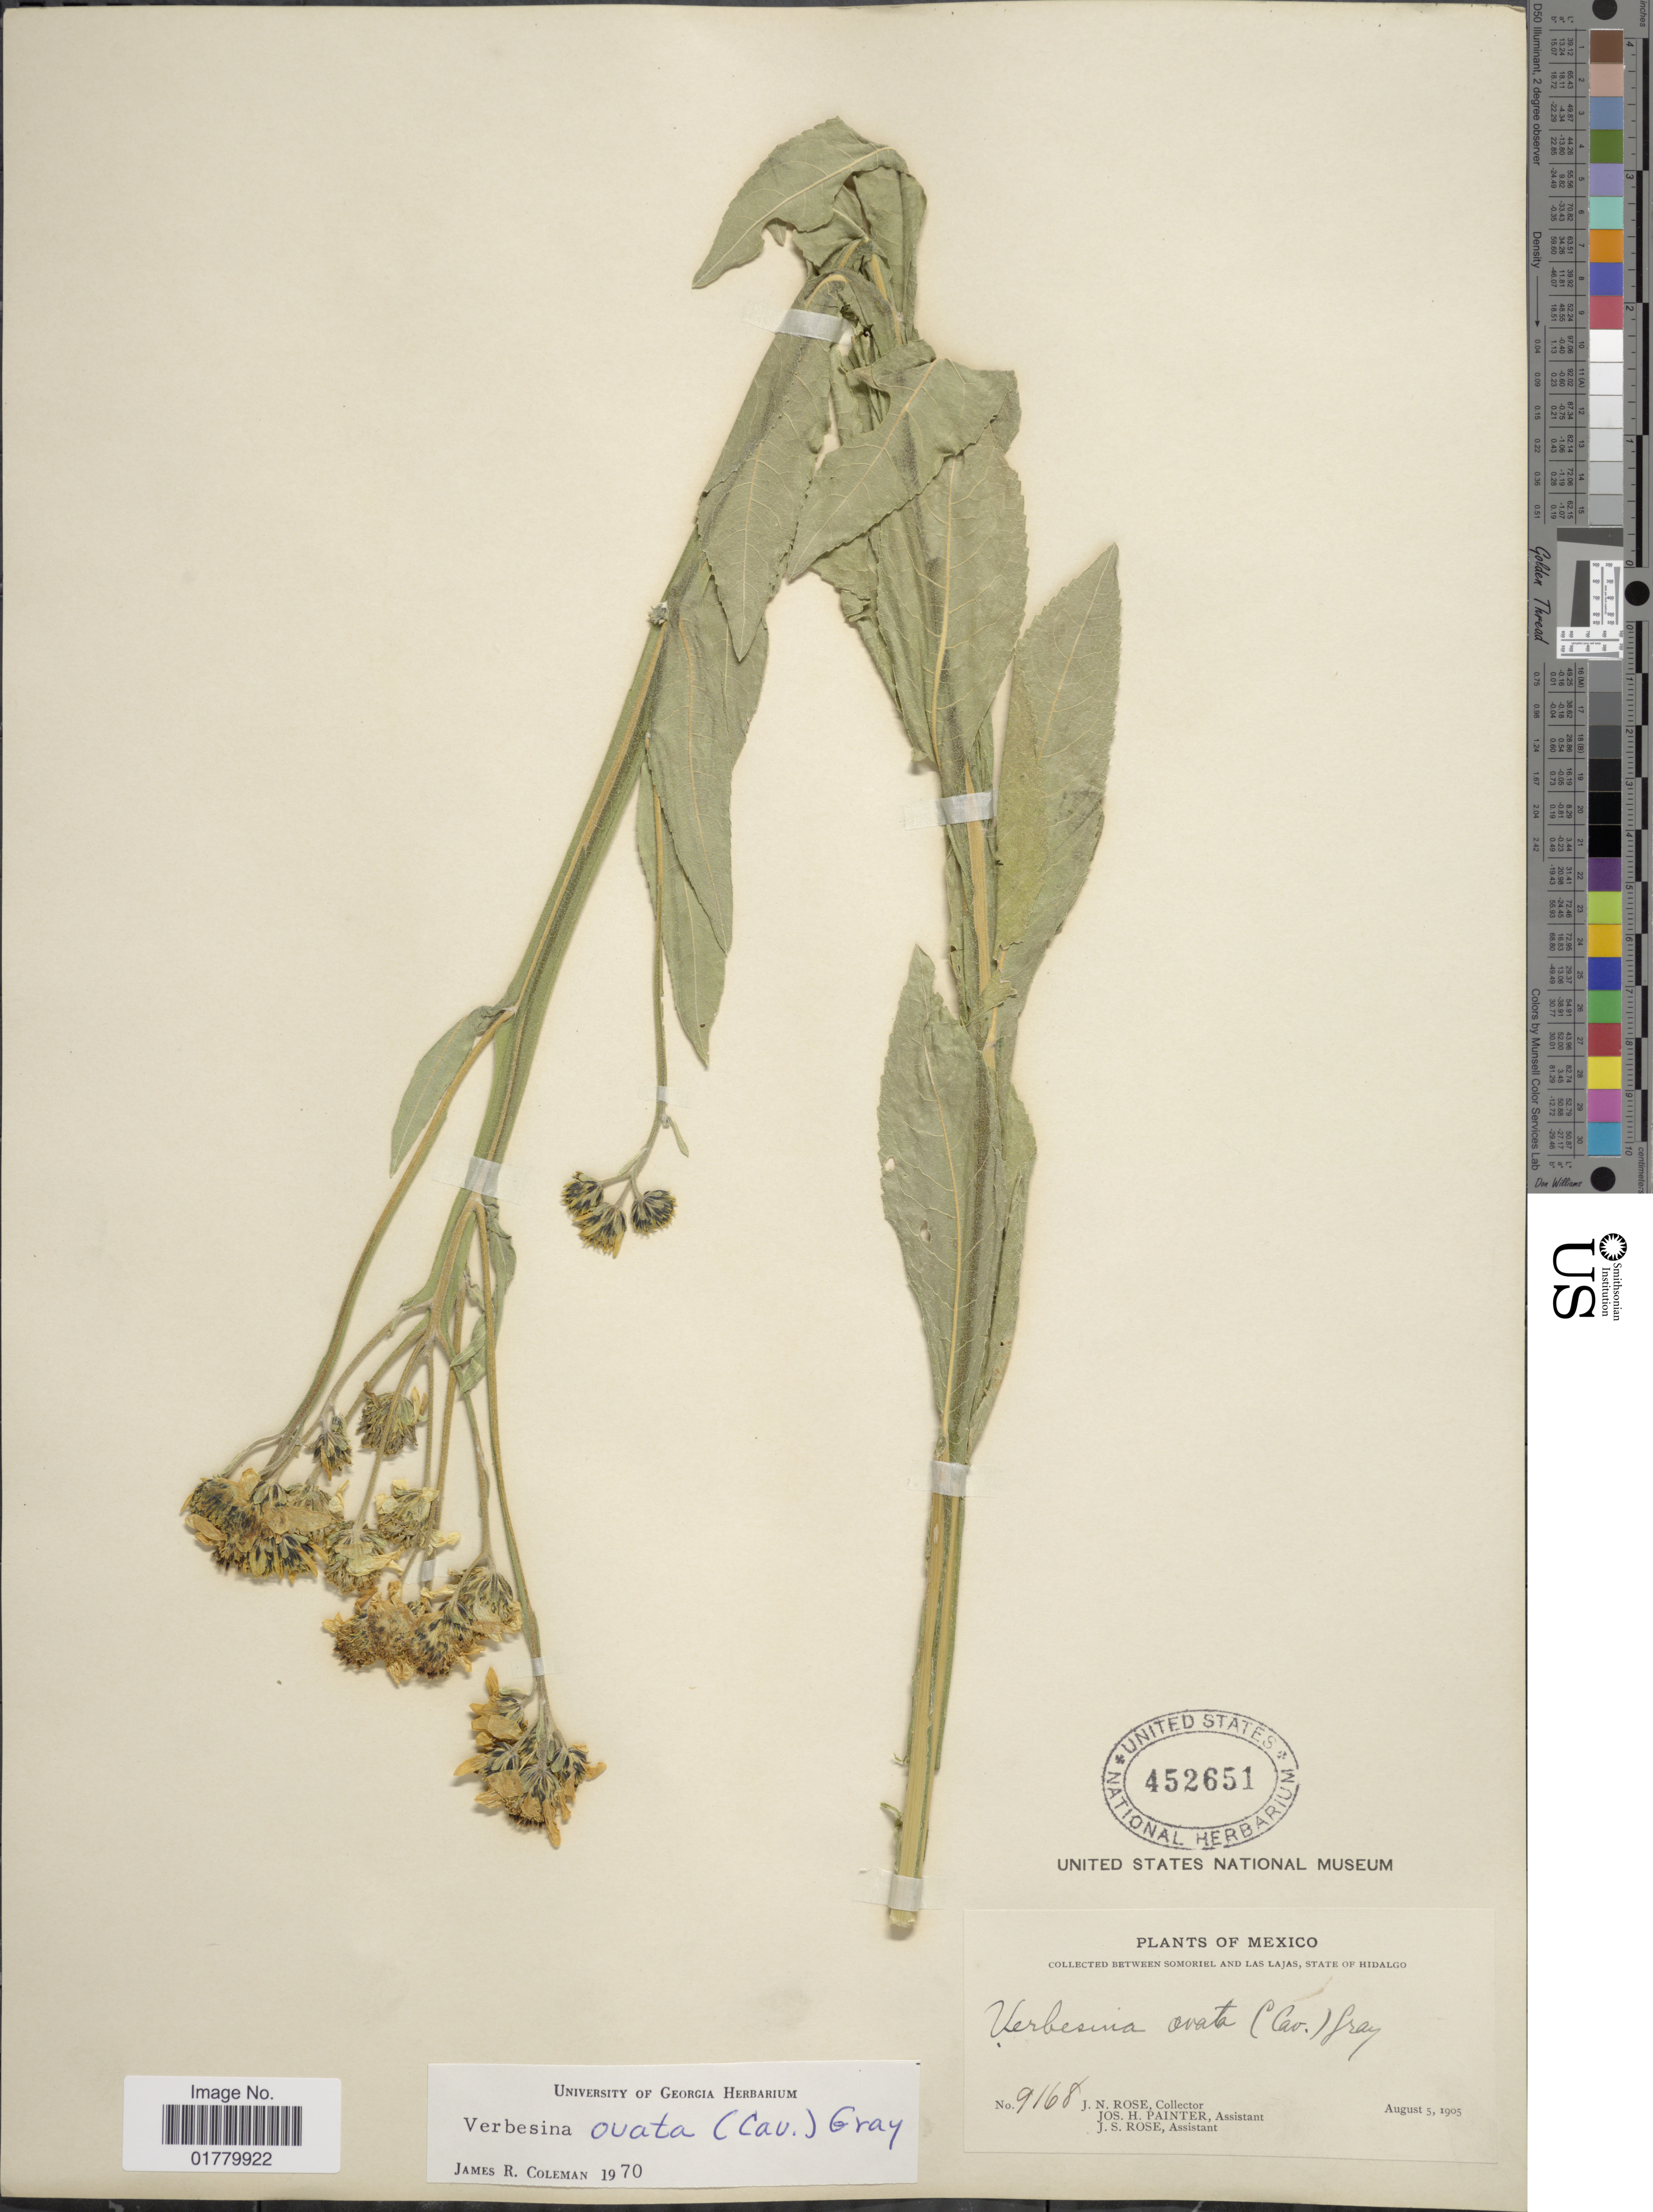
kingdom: Plantae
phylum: Tracheophyta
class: Magnoliopsida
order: Asterales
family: Asteraceae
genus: Verbesina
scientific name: Verbesina ovata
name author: (Cav.) A. Gray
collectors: J. N. Rose, J. H. Painter & J. S. Rose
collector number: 9168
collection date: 1905-08-05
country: Mexico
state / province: Hidalgo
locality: Between Somoriel and Las Lajas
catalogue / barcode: US 452651